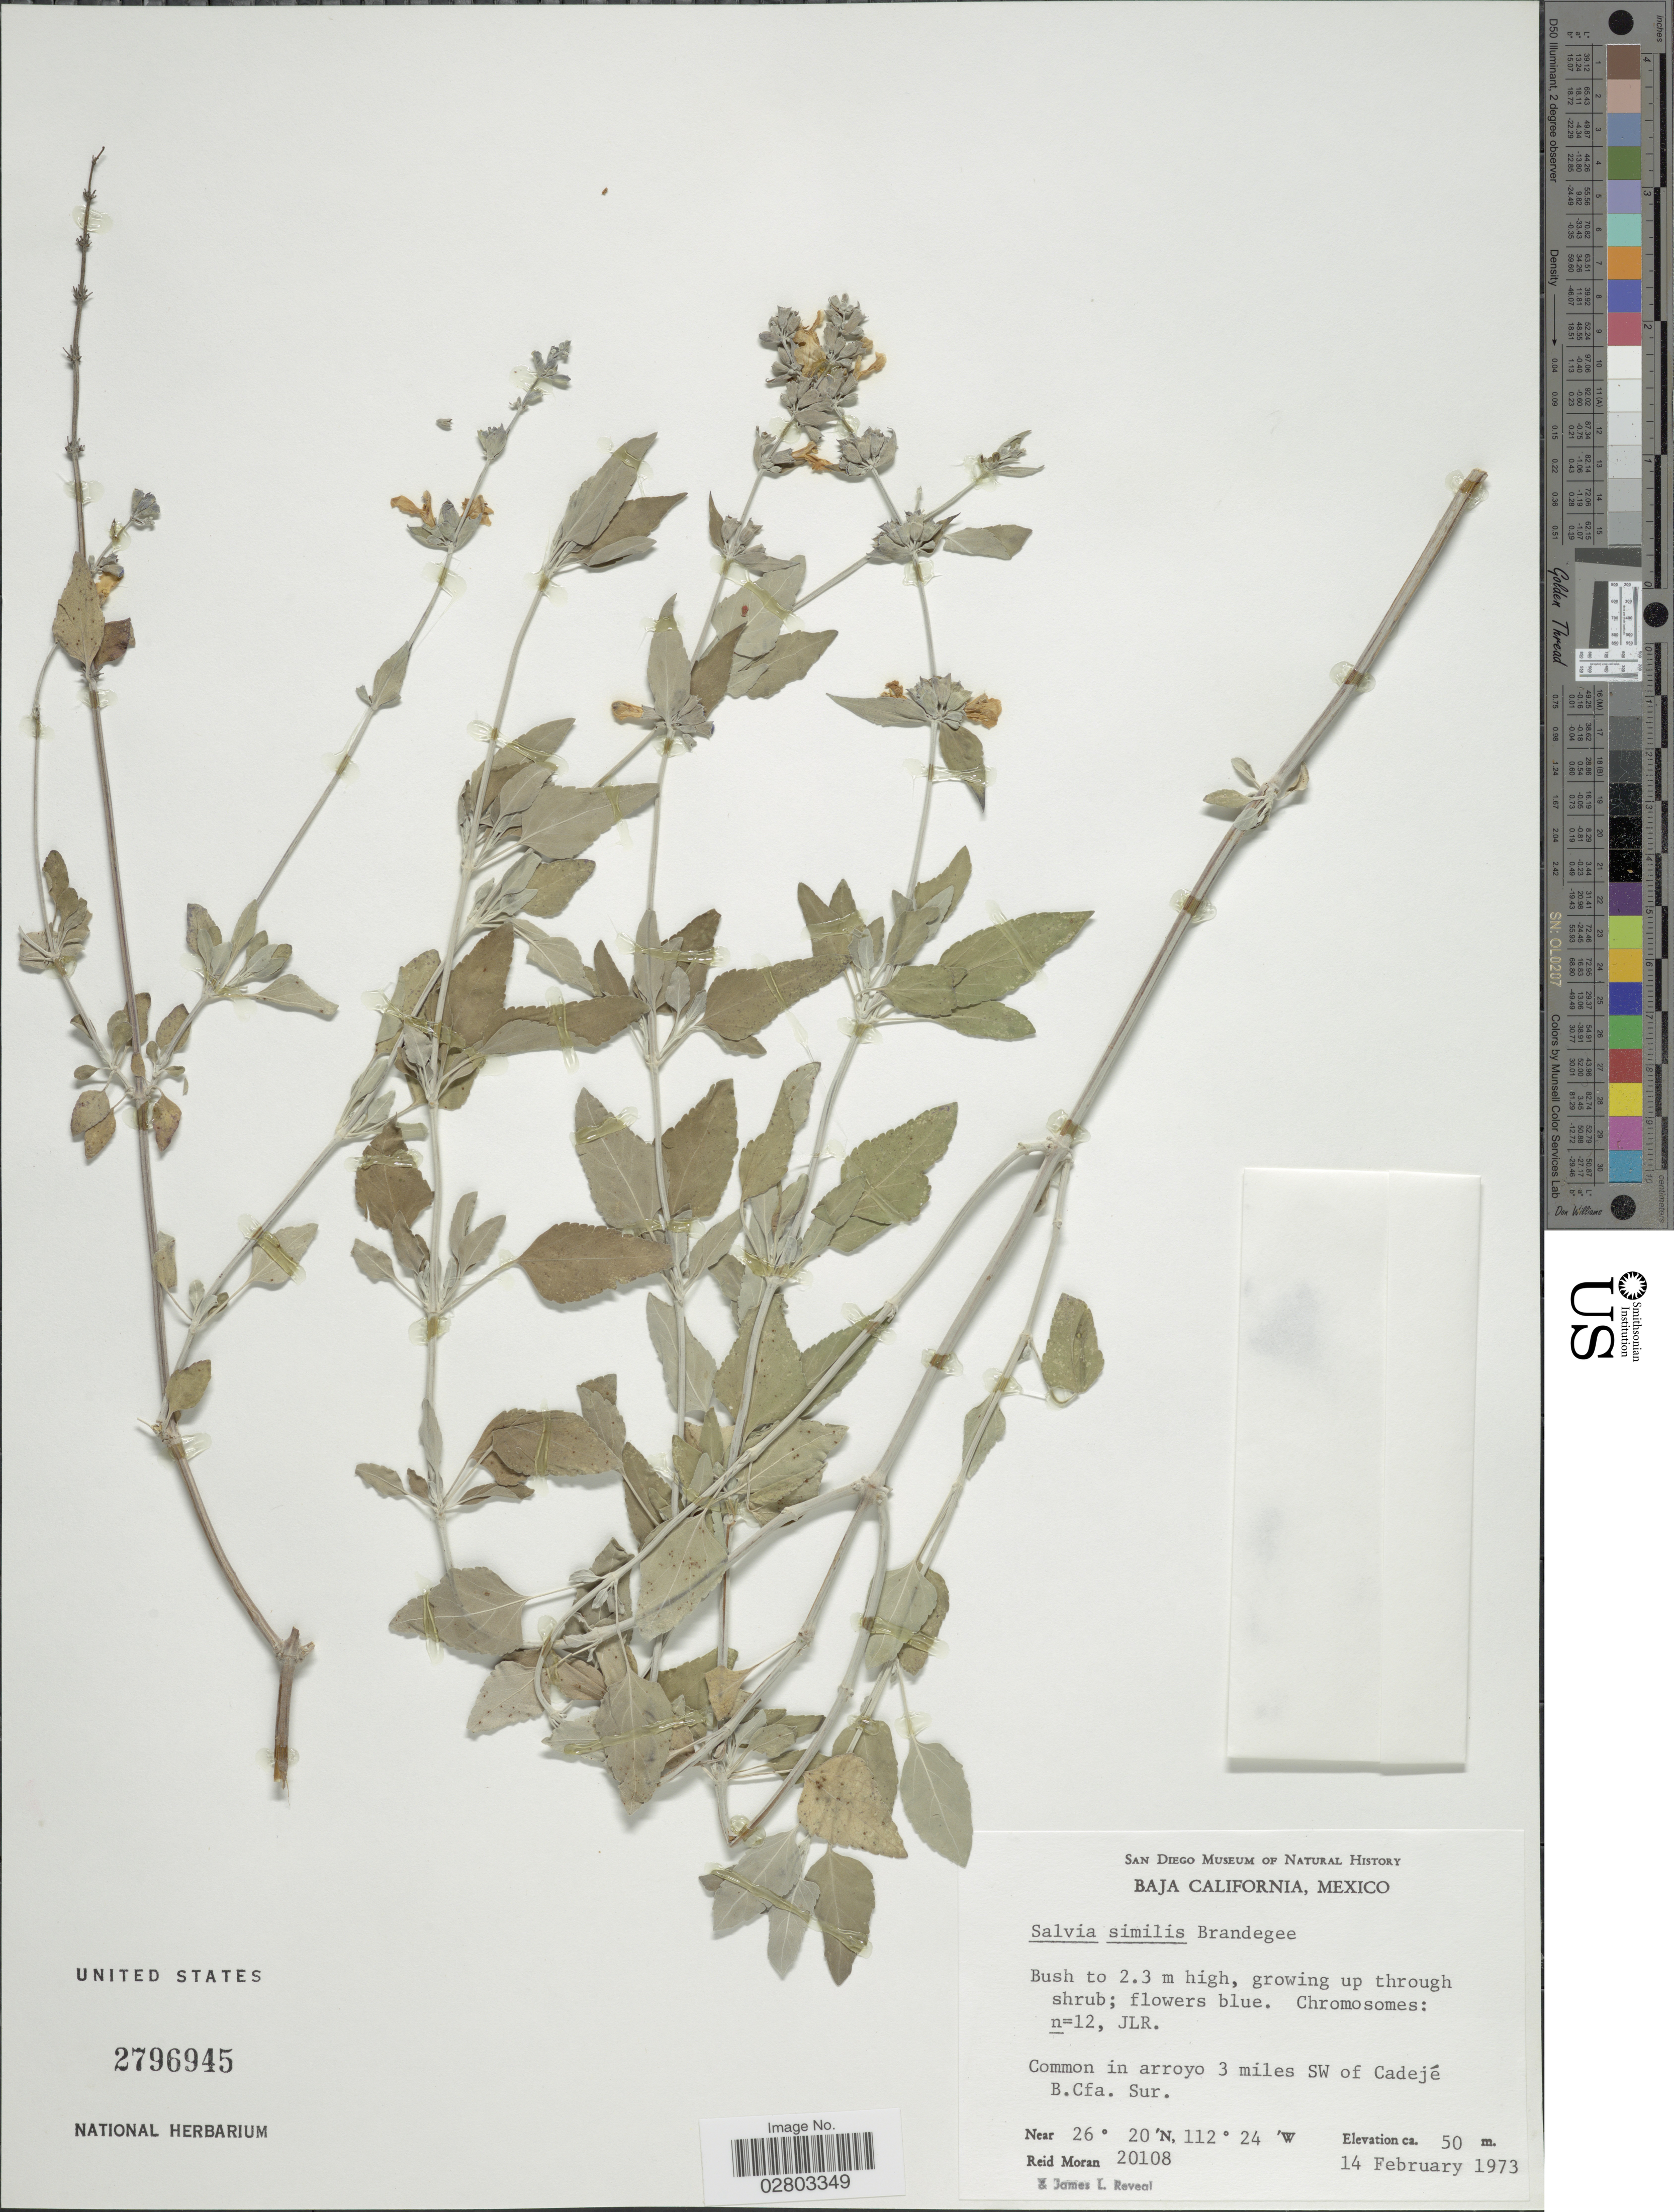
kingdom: Plantae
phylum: Tracheophyta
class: Magnoliopsida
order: Lamiales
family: Lamiaceae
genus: Salvia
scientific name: Salvia similis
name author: Brandegee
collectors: R. V. Moran & J. L. Reveal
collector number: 20108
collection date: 1973-02-14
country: Mexico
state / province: Baja California Sur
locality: Baja California, Common in arroyo 3 miles SW of Cadejé B. Cfa. Sur.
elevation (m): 50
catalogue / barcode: US 2796945